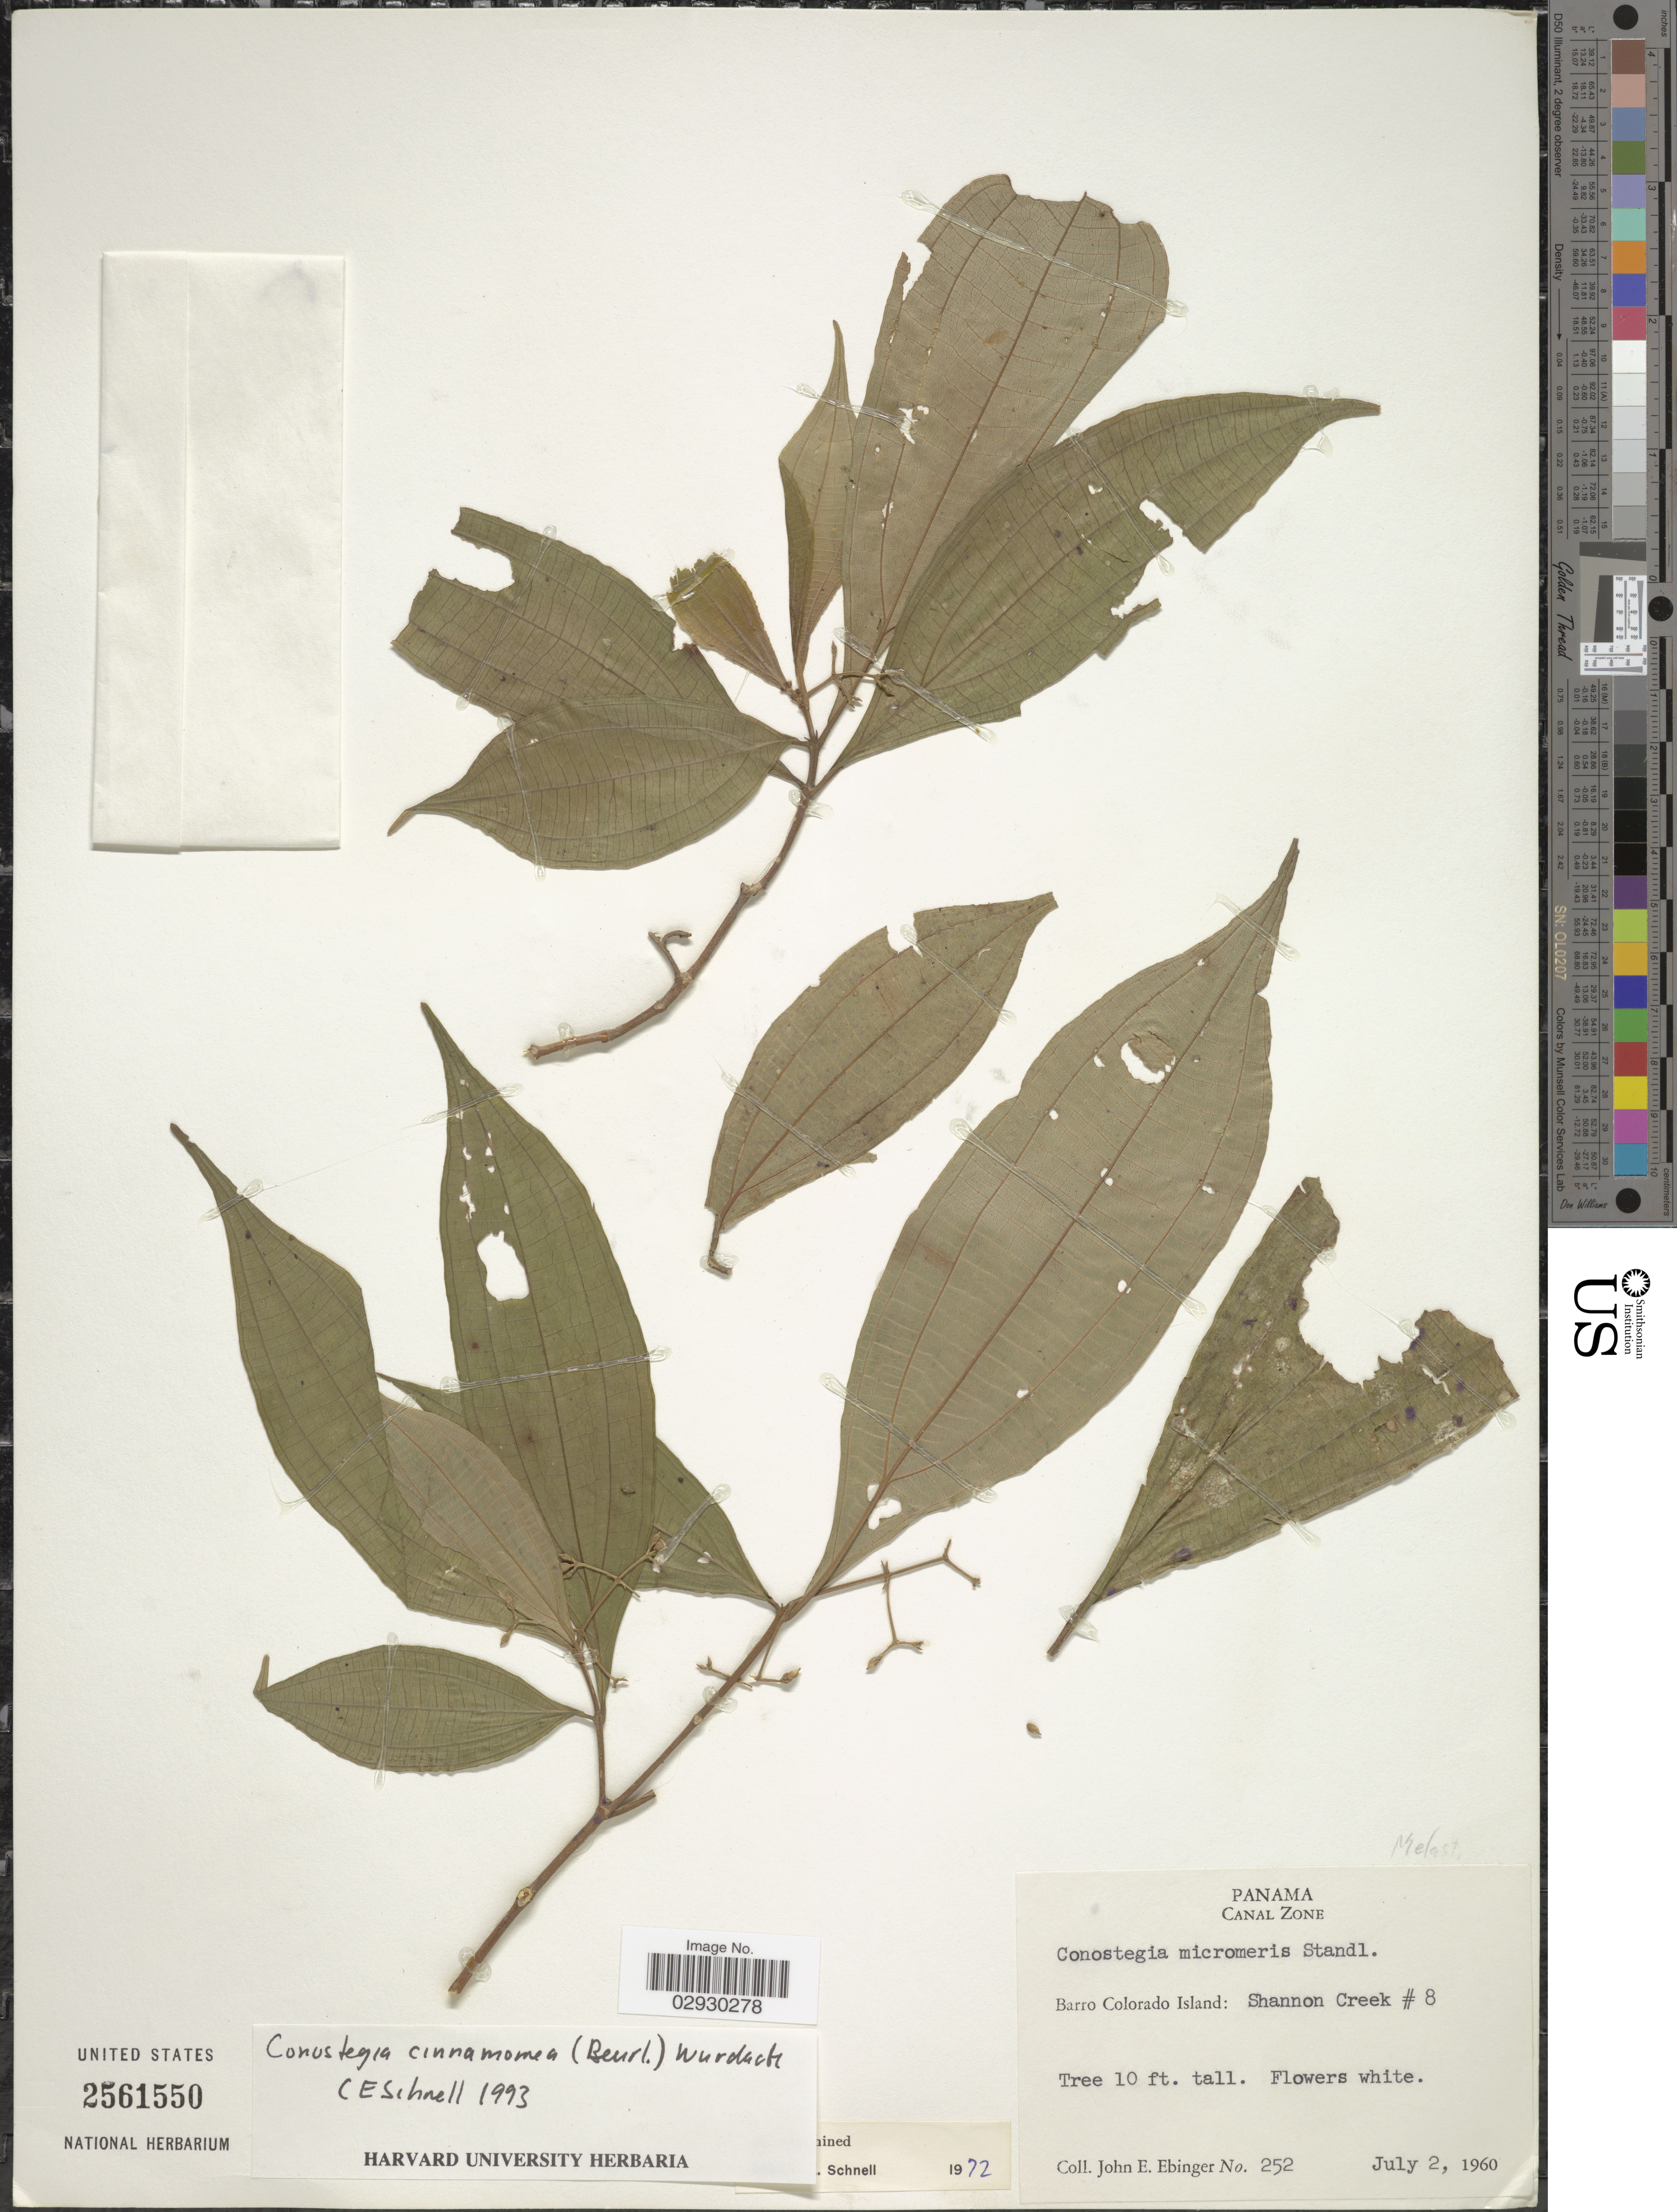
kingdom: Plantae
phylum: Tracheophyta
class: Magnoliopsida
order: Myrtales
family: Melastomataceae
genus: Conostegia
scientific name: Conostegia cinnamomea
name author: (Beurl.) Cogn.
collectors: J. Ebinger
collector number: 252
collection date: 1960-07-02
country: Panama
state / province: Panamá Oeste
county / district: Canal Zone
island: Barro Colorado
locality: Canal Zone. Barro Colorado Island: Shannon Creek # 8.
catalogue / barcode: US 2561550